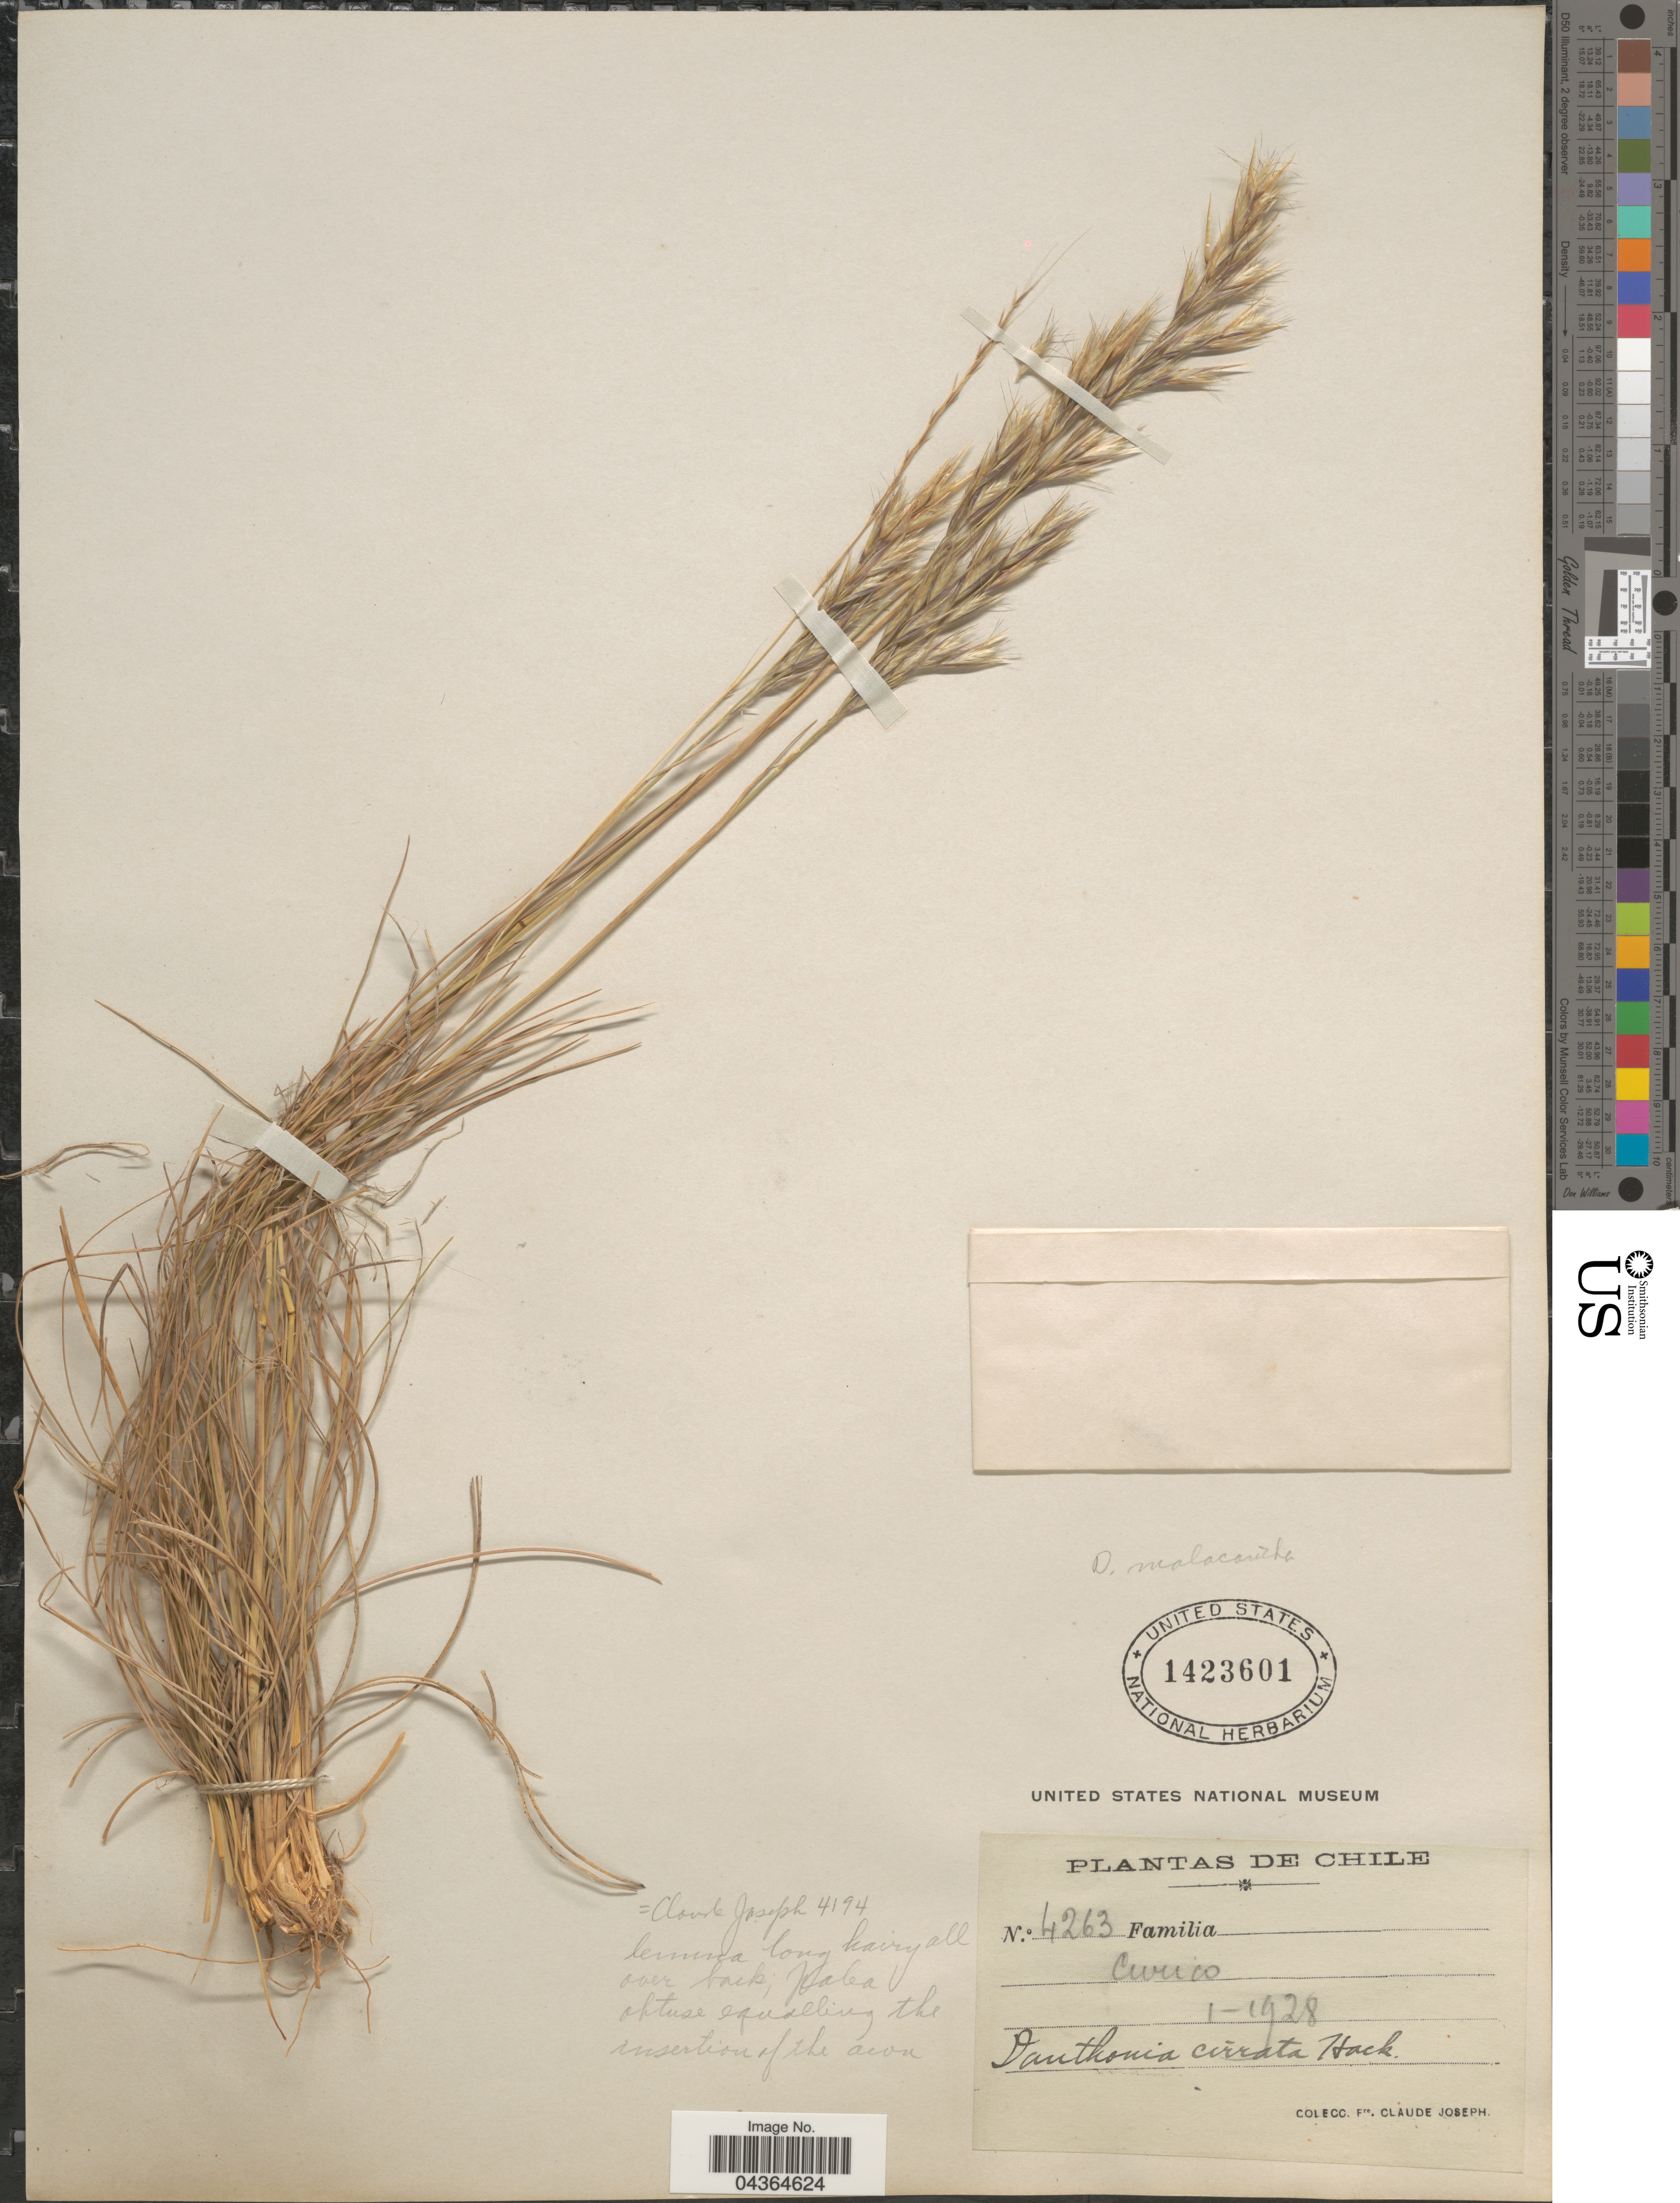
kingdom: Plantae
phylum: Tracheophyta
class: Liliopsida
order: Poales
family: Poaceae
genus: Danthonia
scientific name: Danthonia malacantha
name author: (Steud.) Pilg.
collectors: Bro. Claude-Joseph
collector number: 4263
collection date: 1928-01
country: Chile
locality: Curico.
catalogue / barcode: US 1423601